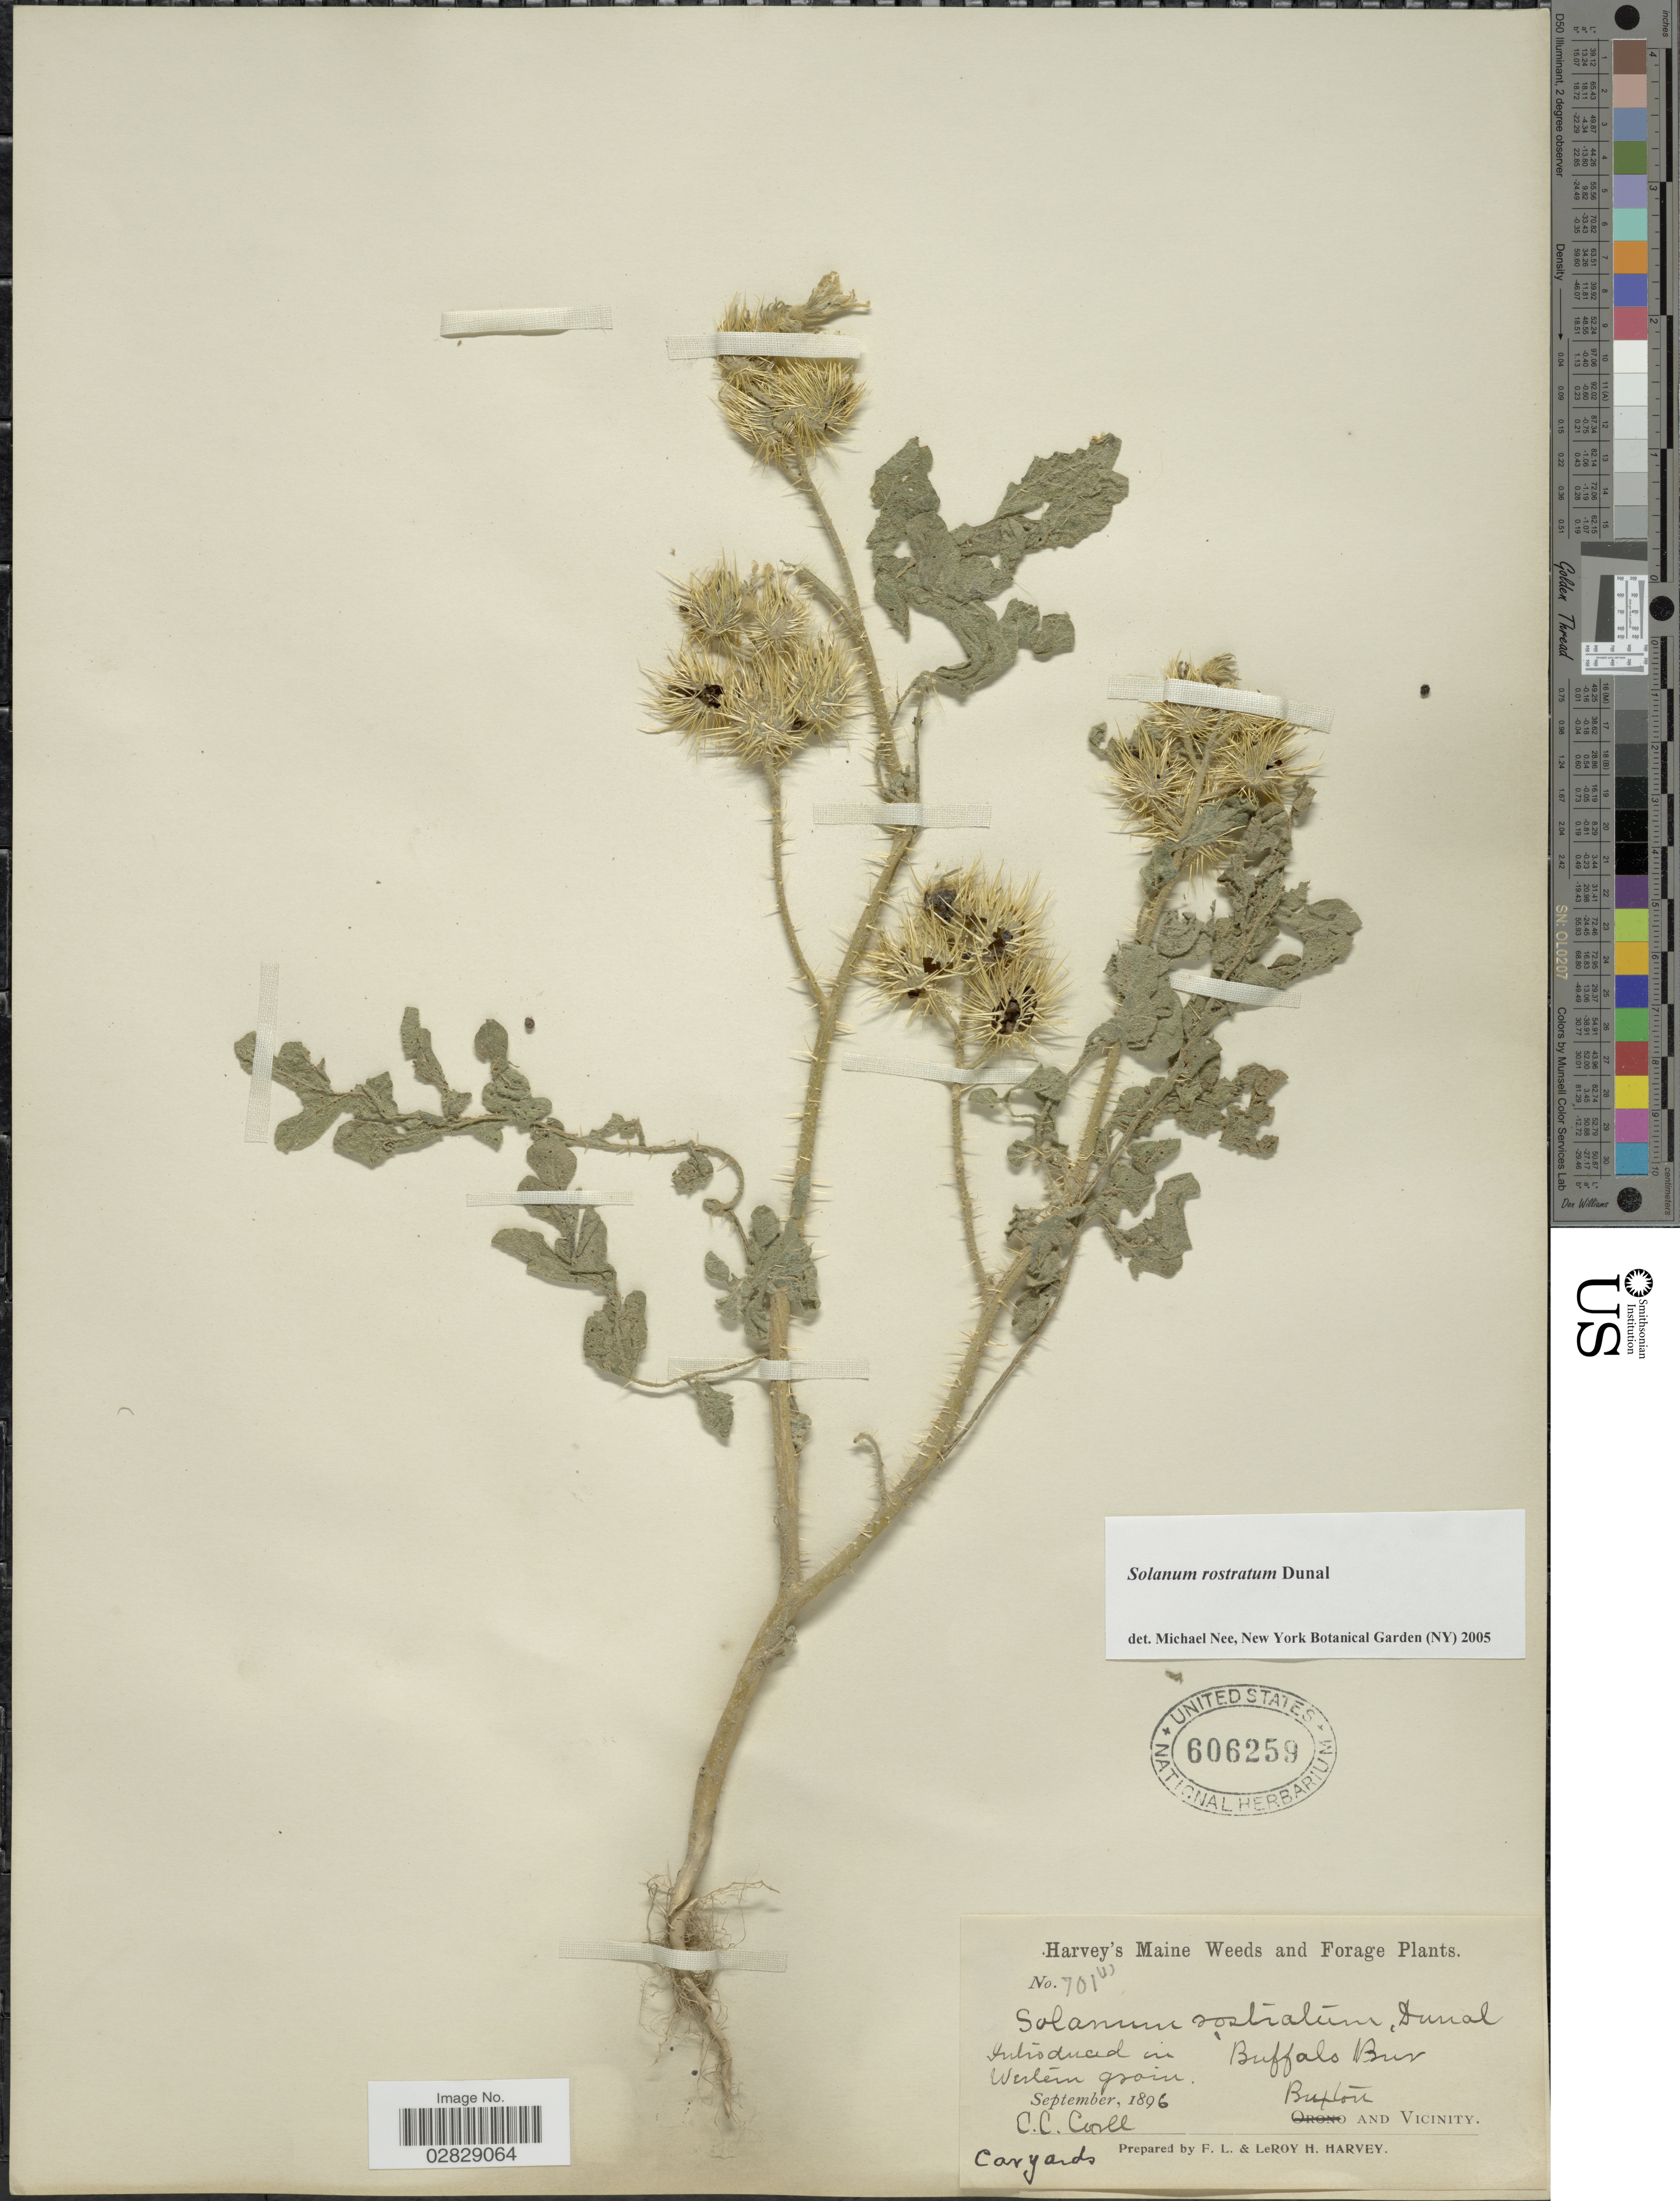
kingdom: Plantae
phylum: Tracheophyta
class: Magnoliopsida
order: Solanales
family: Solanaceae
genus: Solanum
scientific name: Solanum rostratum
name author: Dunal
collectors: C. Carll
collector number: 701VI*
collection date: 1896-09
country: United States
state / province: Maine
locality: Buxton and Vicinity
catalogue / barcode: US 606259